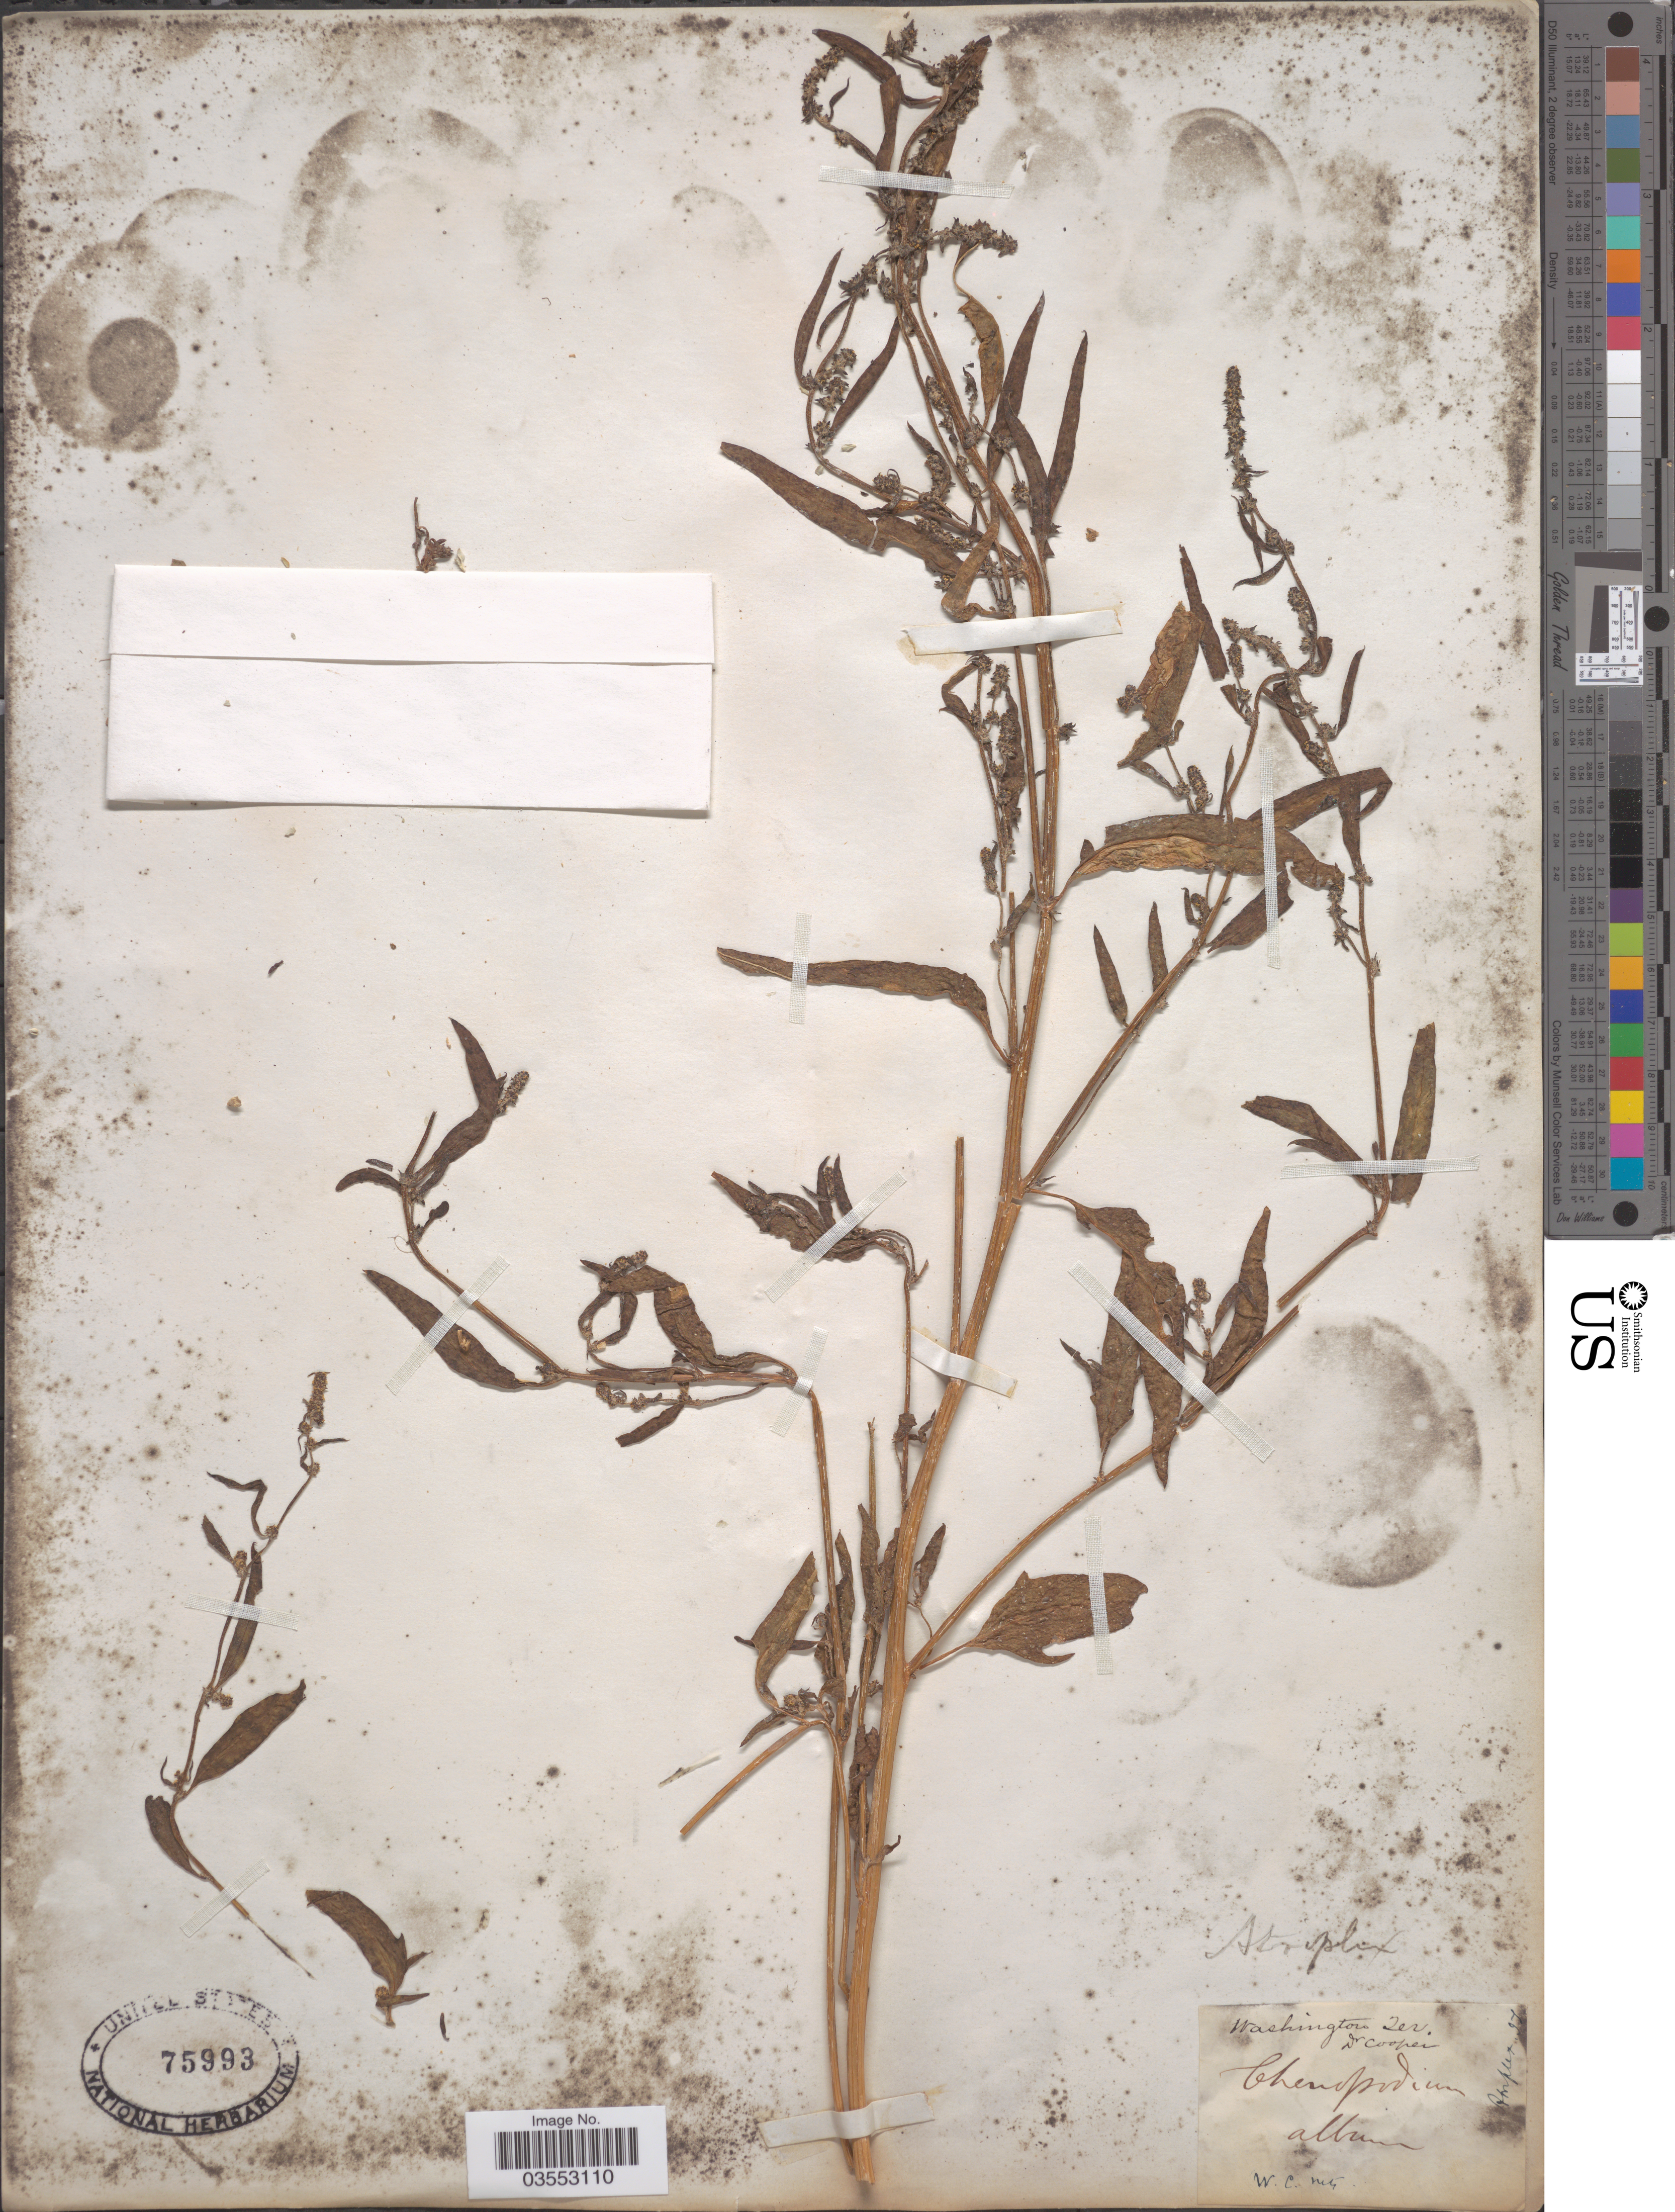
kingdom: Plantae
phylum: Tracheophyta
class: Magnoliopsida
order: Caryophyllales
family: Amaranthaceae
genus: Atriplex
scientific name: Atriplex sp.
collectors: Dr. Cooper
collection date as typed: Transcribed d/m/y: /8/97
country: United States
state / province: Washington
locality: Washington terr. W. C. Mts.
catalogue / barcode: US 75993